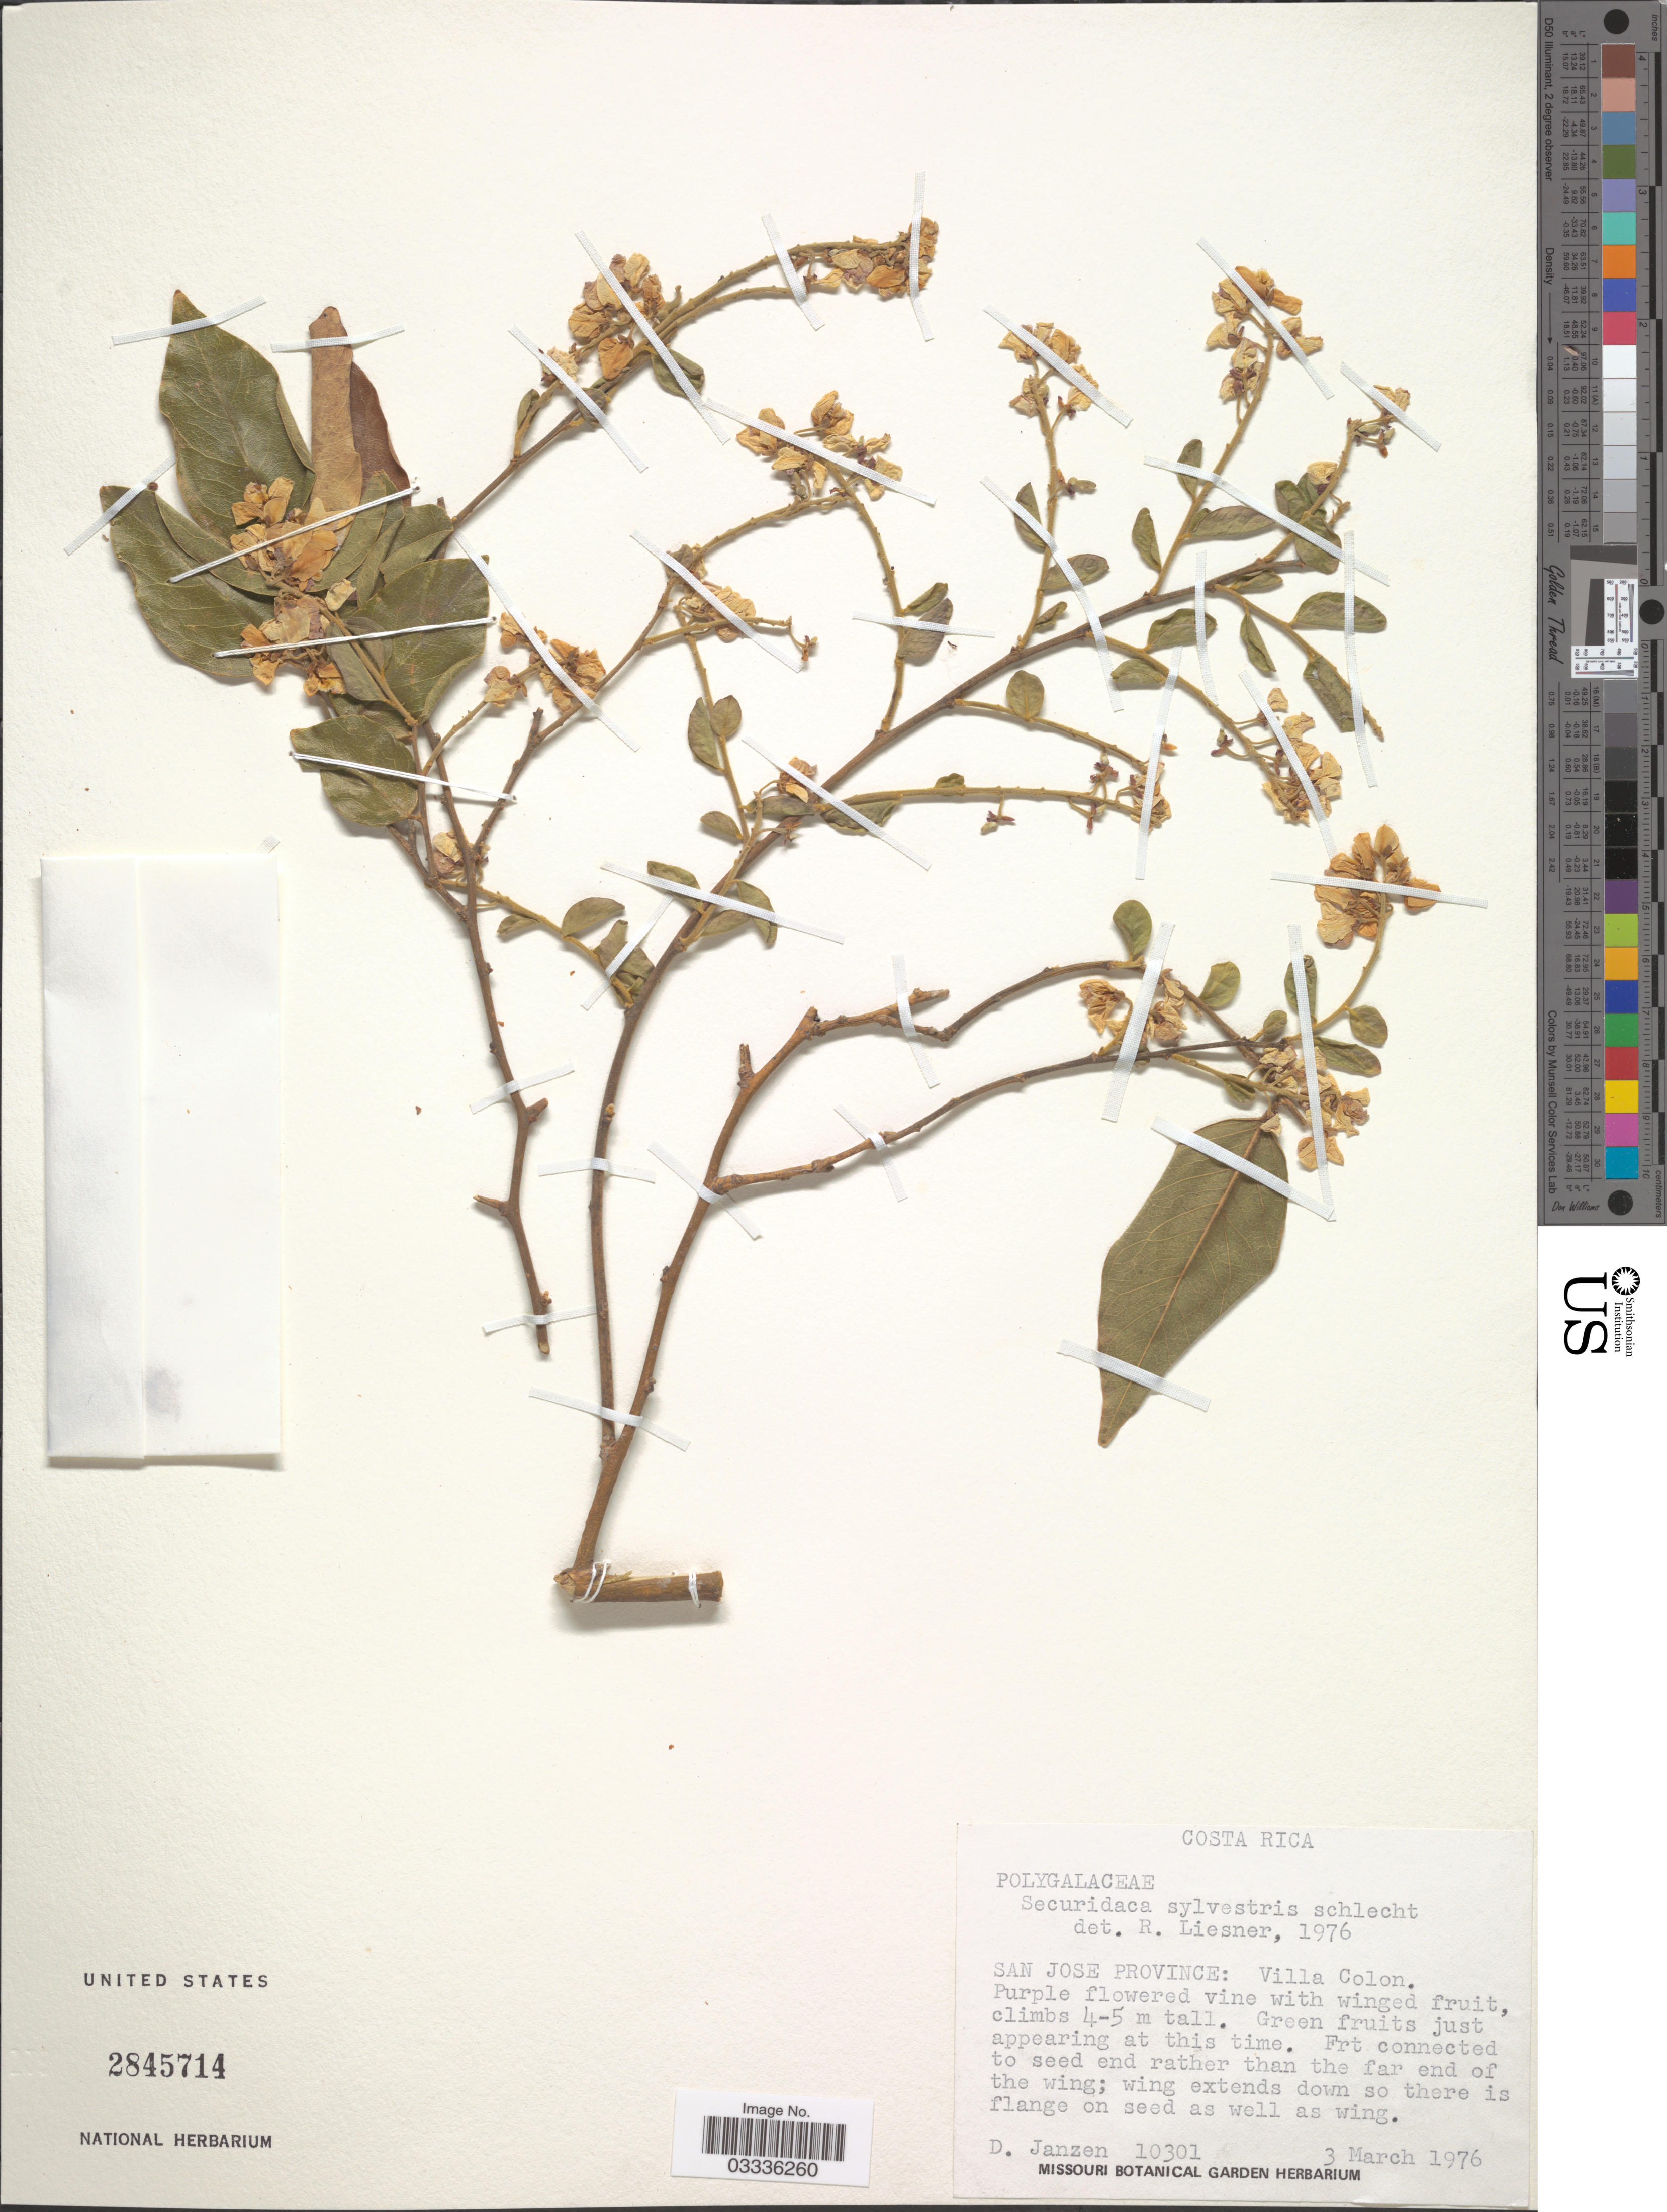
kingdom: Plantae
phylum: Tracheophyta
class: Magnoliopsida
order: Fabales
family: Polygalaceae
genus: Securidaca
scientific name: Securidaca sylvestris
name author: Schltdl.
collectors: D. Janzen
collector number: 10301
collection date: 1976-03-03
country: Costa Rica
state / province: San José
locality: Villa Colon.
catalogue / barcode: US 2845714